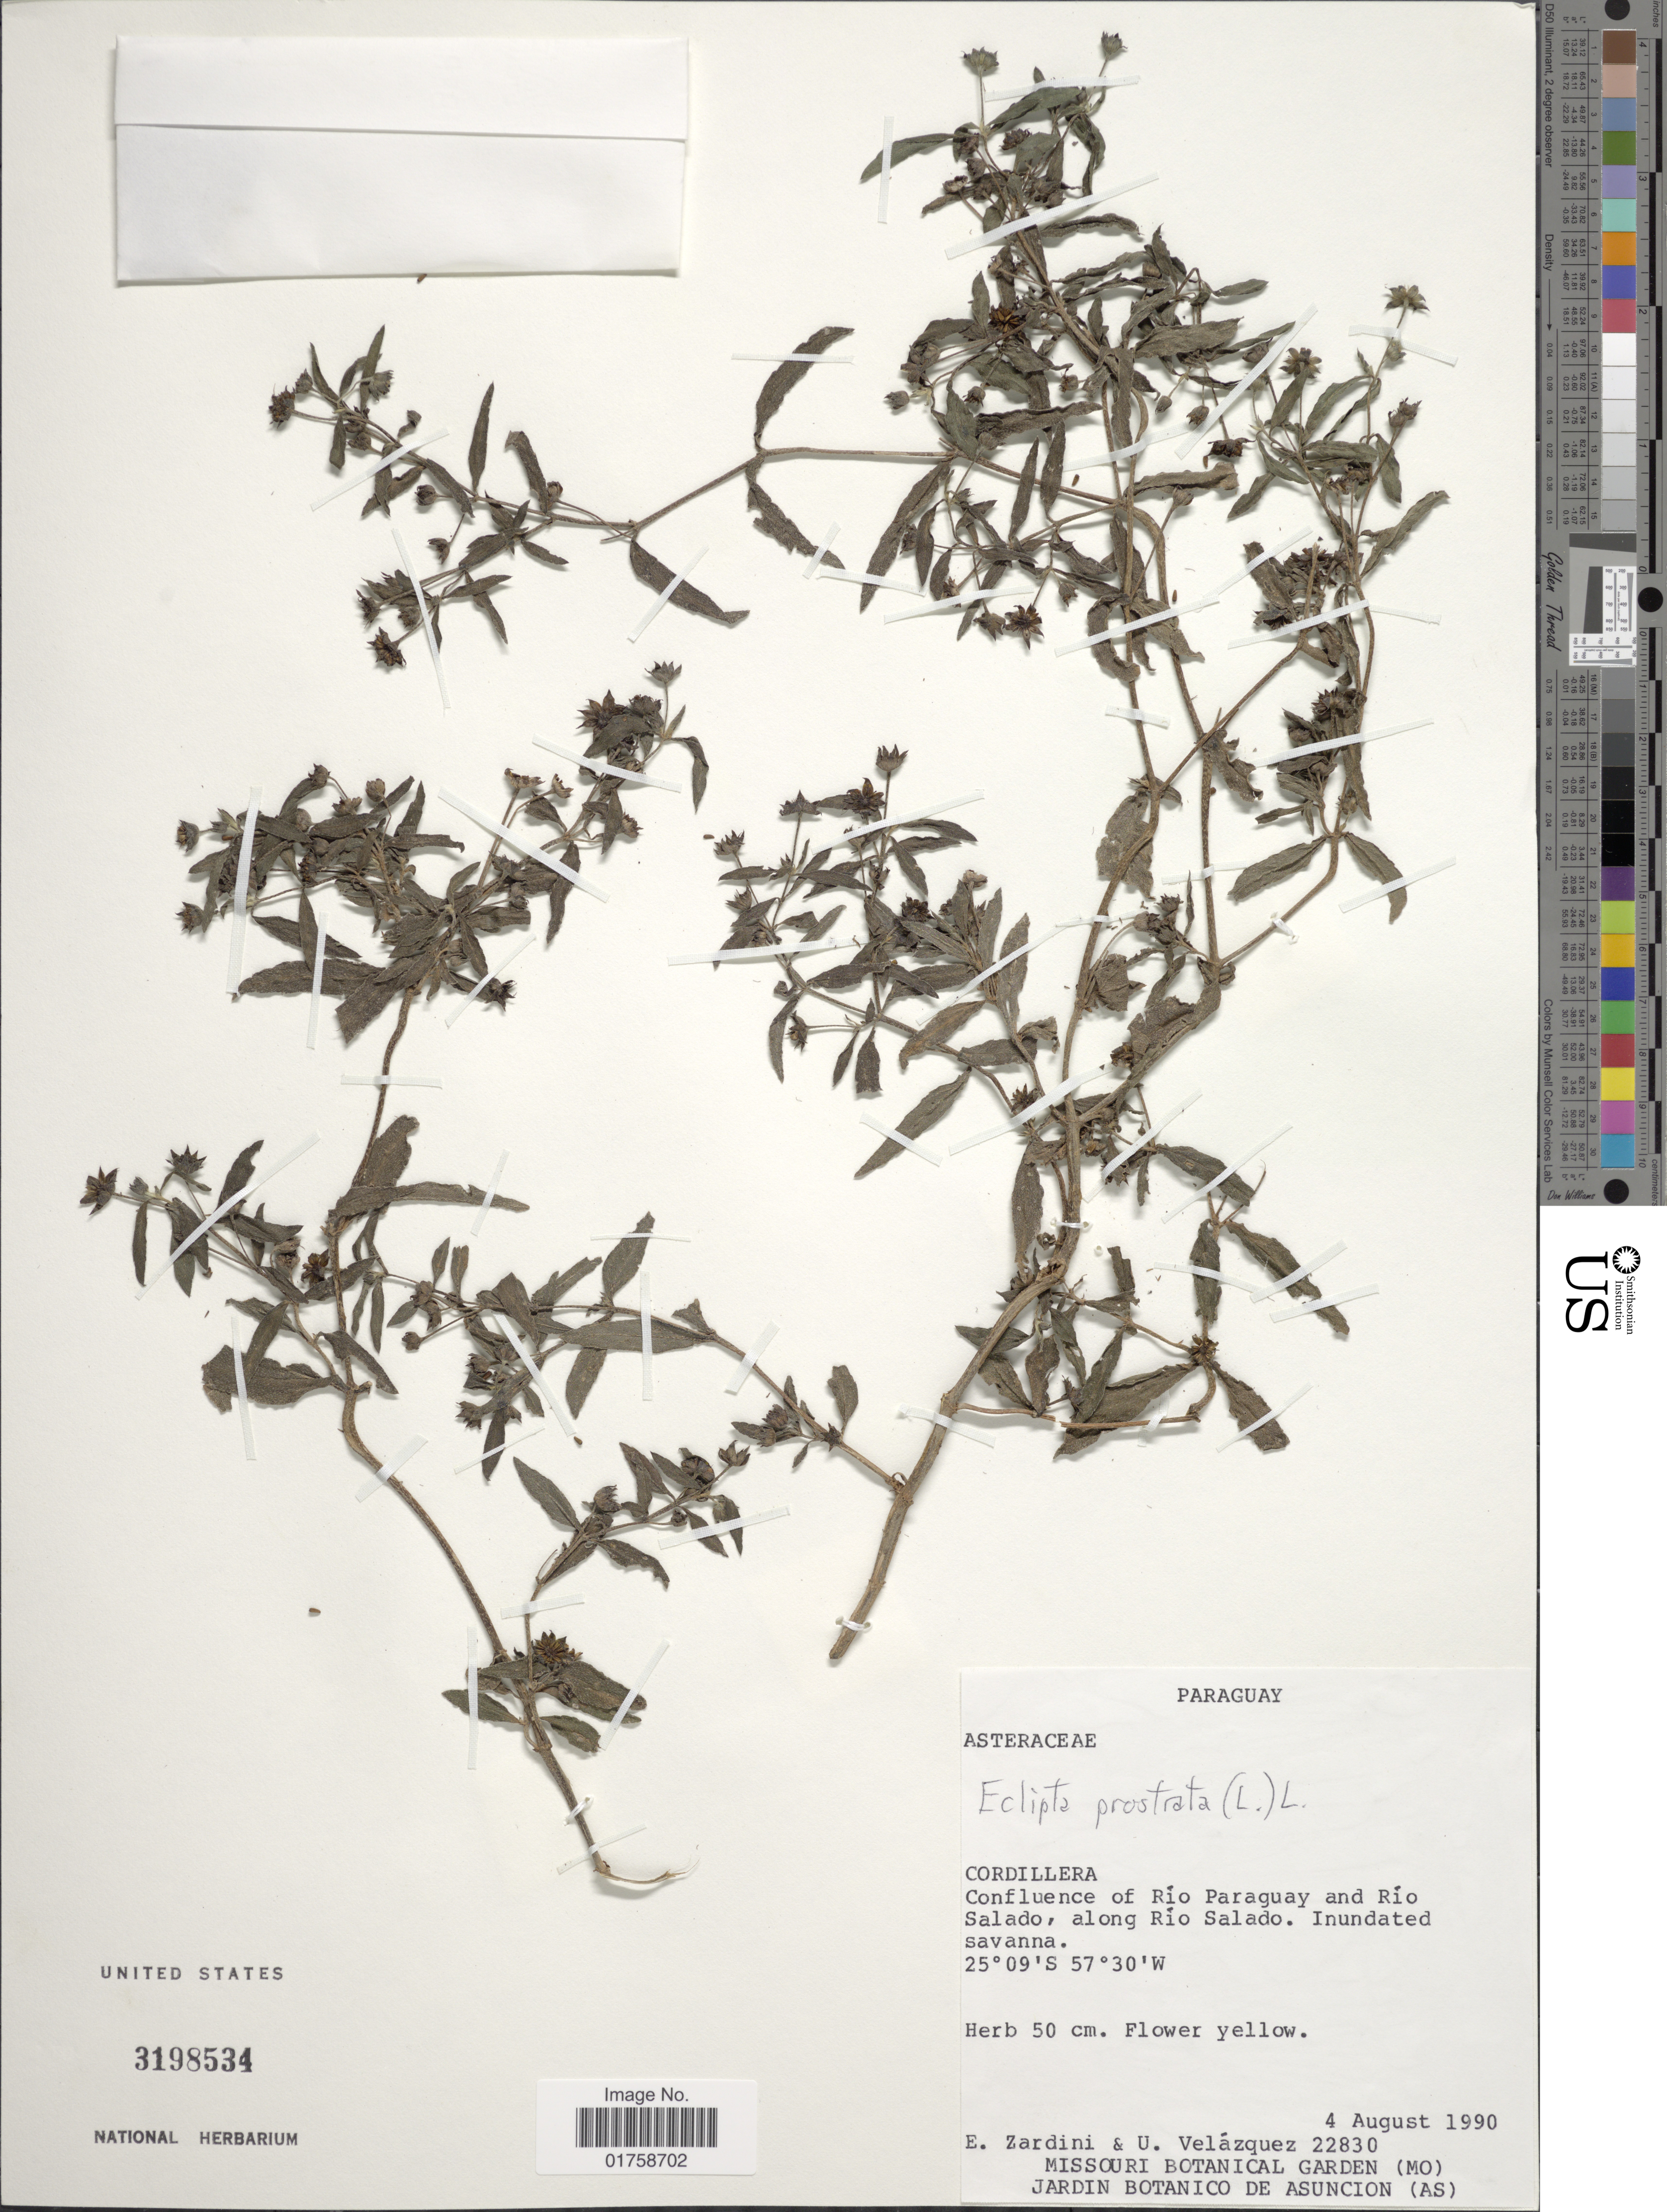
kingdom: Plantae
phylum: Tracheophyta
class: Magnoliopsida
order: Asterales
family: Asteraceae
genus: Eclipta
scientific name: Eclipta alba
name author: (L.) Hassk.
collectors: E. M. Zardini & C. Velázquez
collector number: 22830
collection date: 1990-08-04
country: Paraguay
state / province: Cordillera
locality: Paraguay. Cordillera. Confluence of Rio Paraguay and Rio Salado, along Rio Salado.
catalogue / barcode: US 3198534